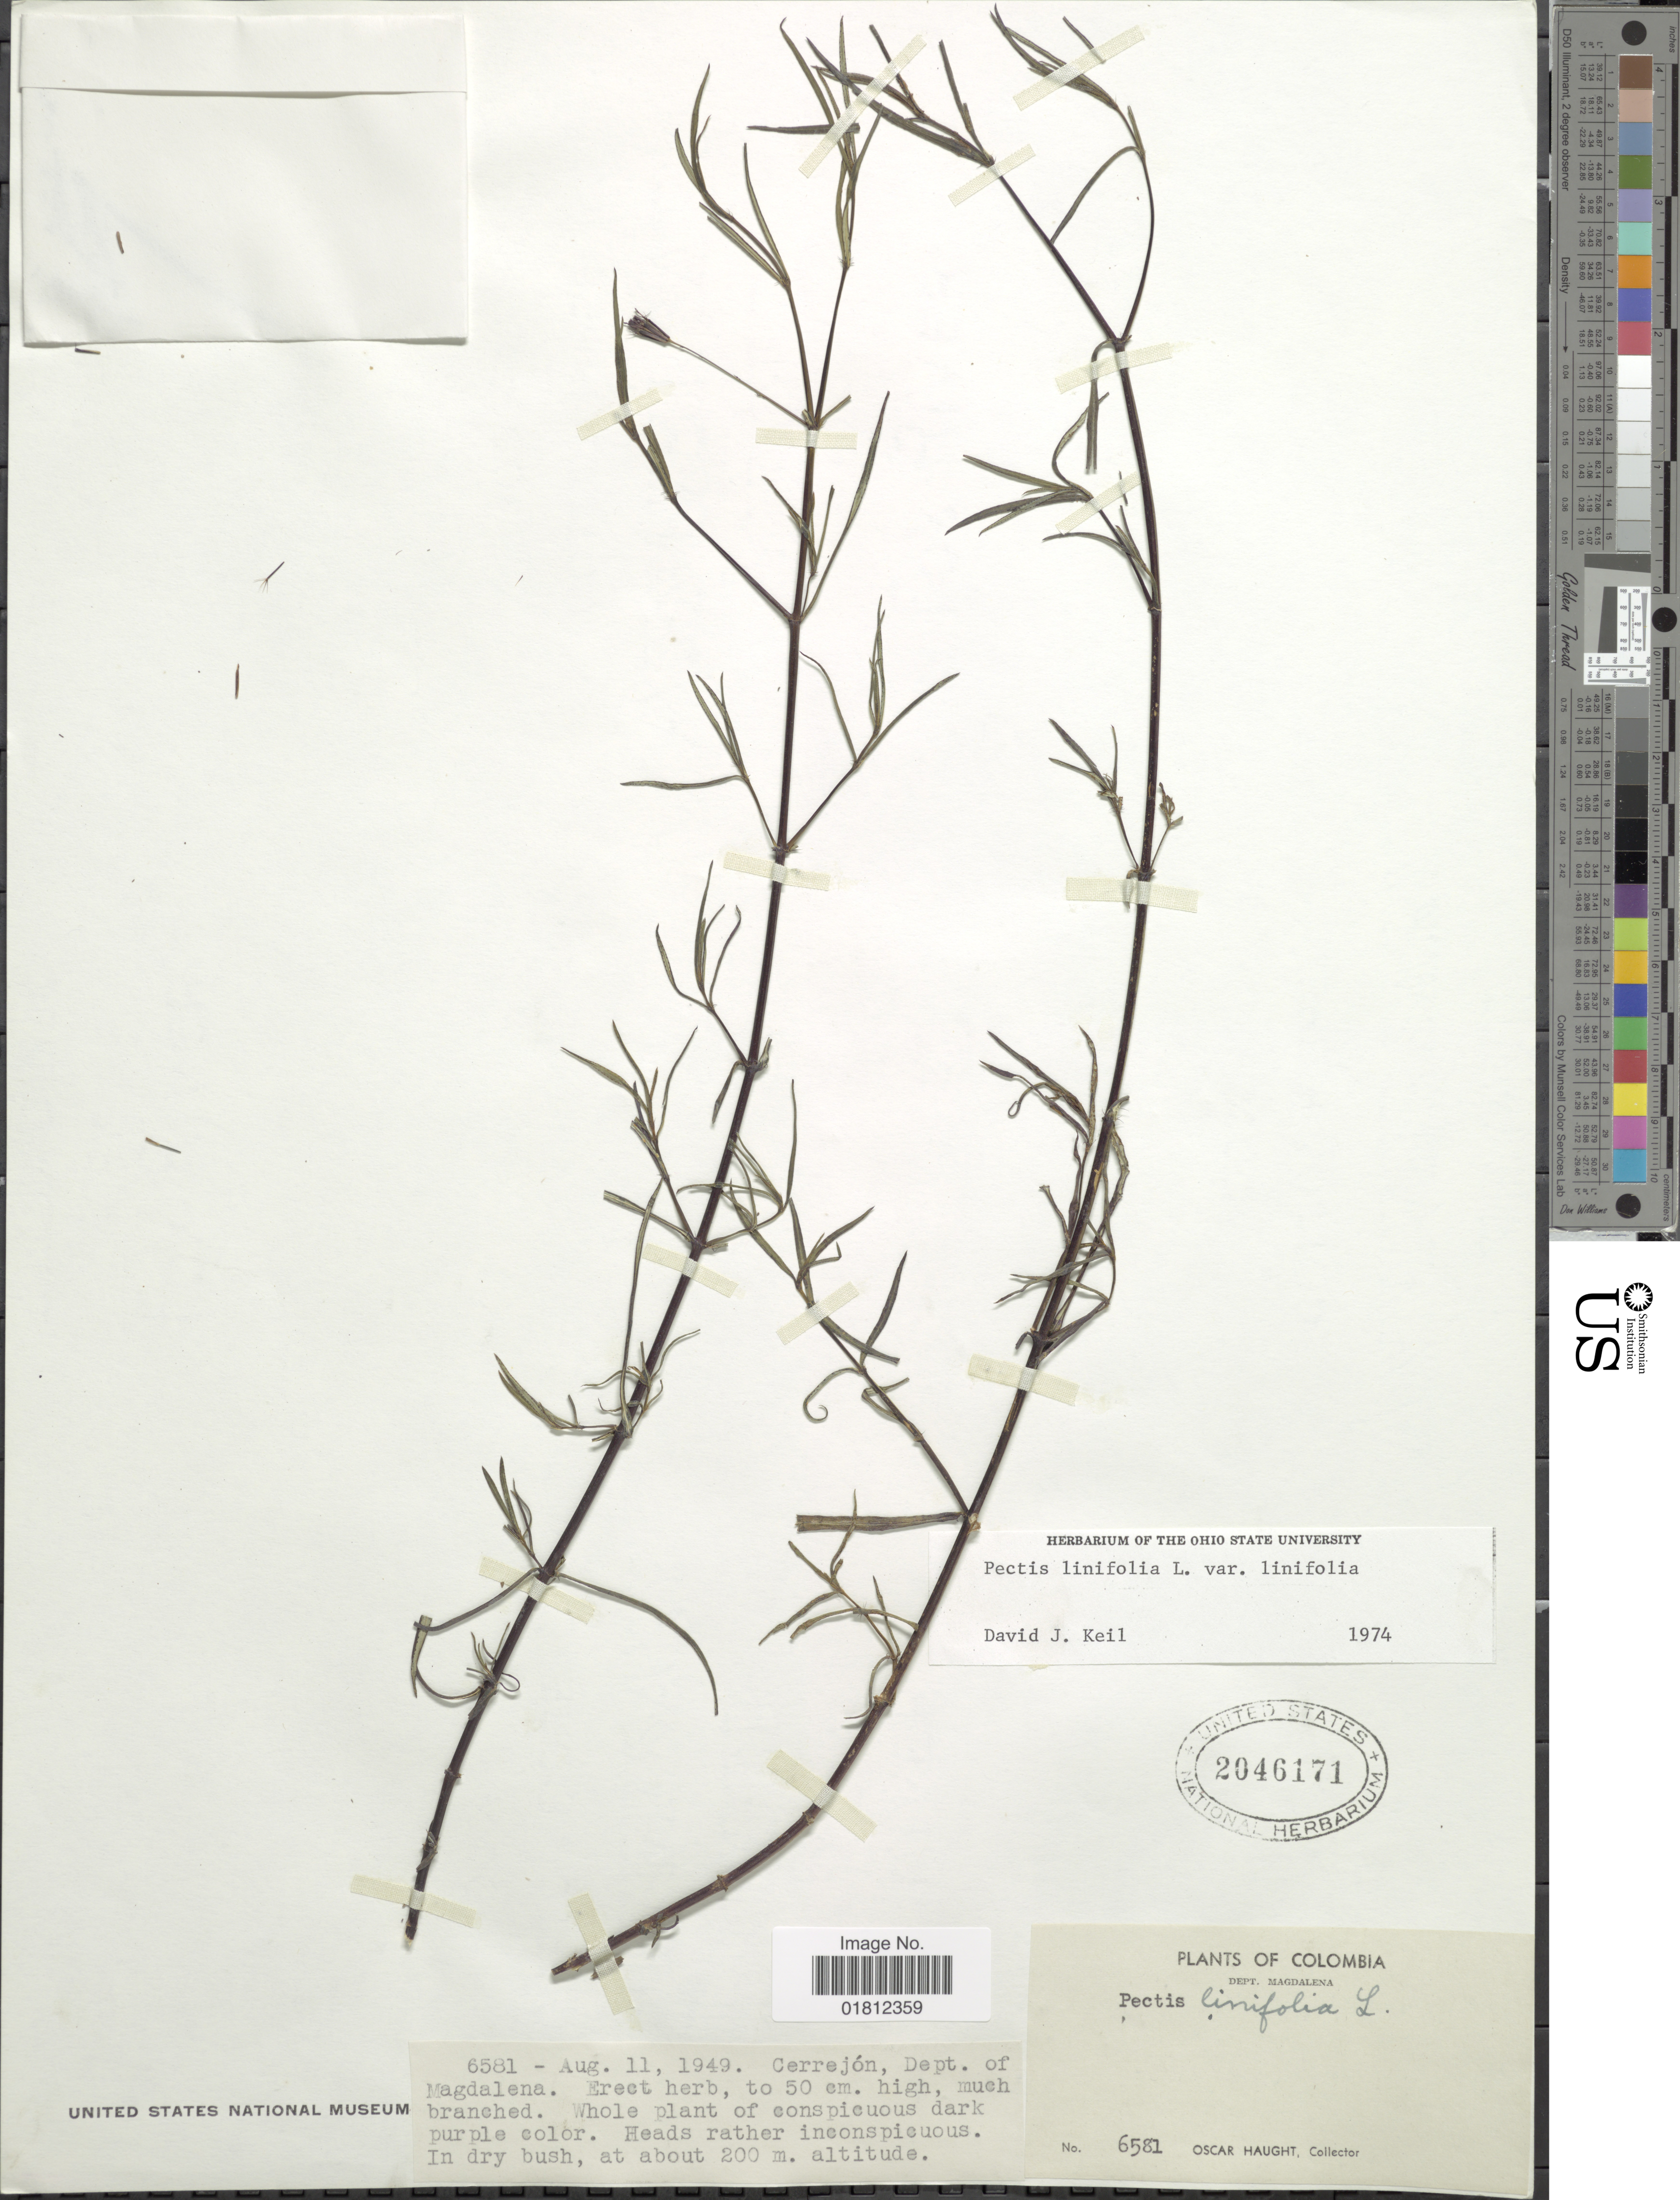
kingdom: Plantae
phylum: Tracheophyta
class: Magnoliopsida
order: Asterales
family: Asteraceae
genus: Pectis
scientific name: Pectis linifolia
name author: L.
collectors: O. Haught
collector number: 6581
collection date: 1949-08-11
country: Colombia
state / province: Magdalena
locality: Cerrejon, Dept. of Magdalena.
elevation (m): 200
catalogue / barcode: US 2046171